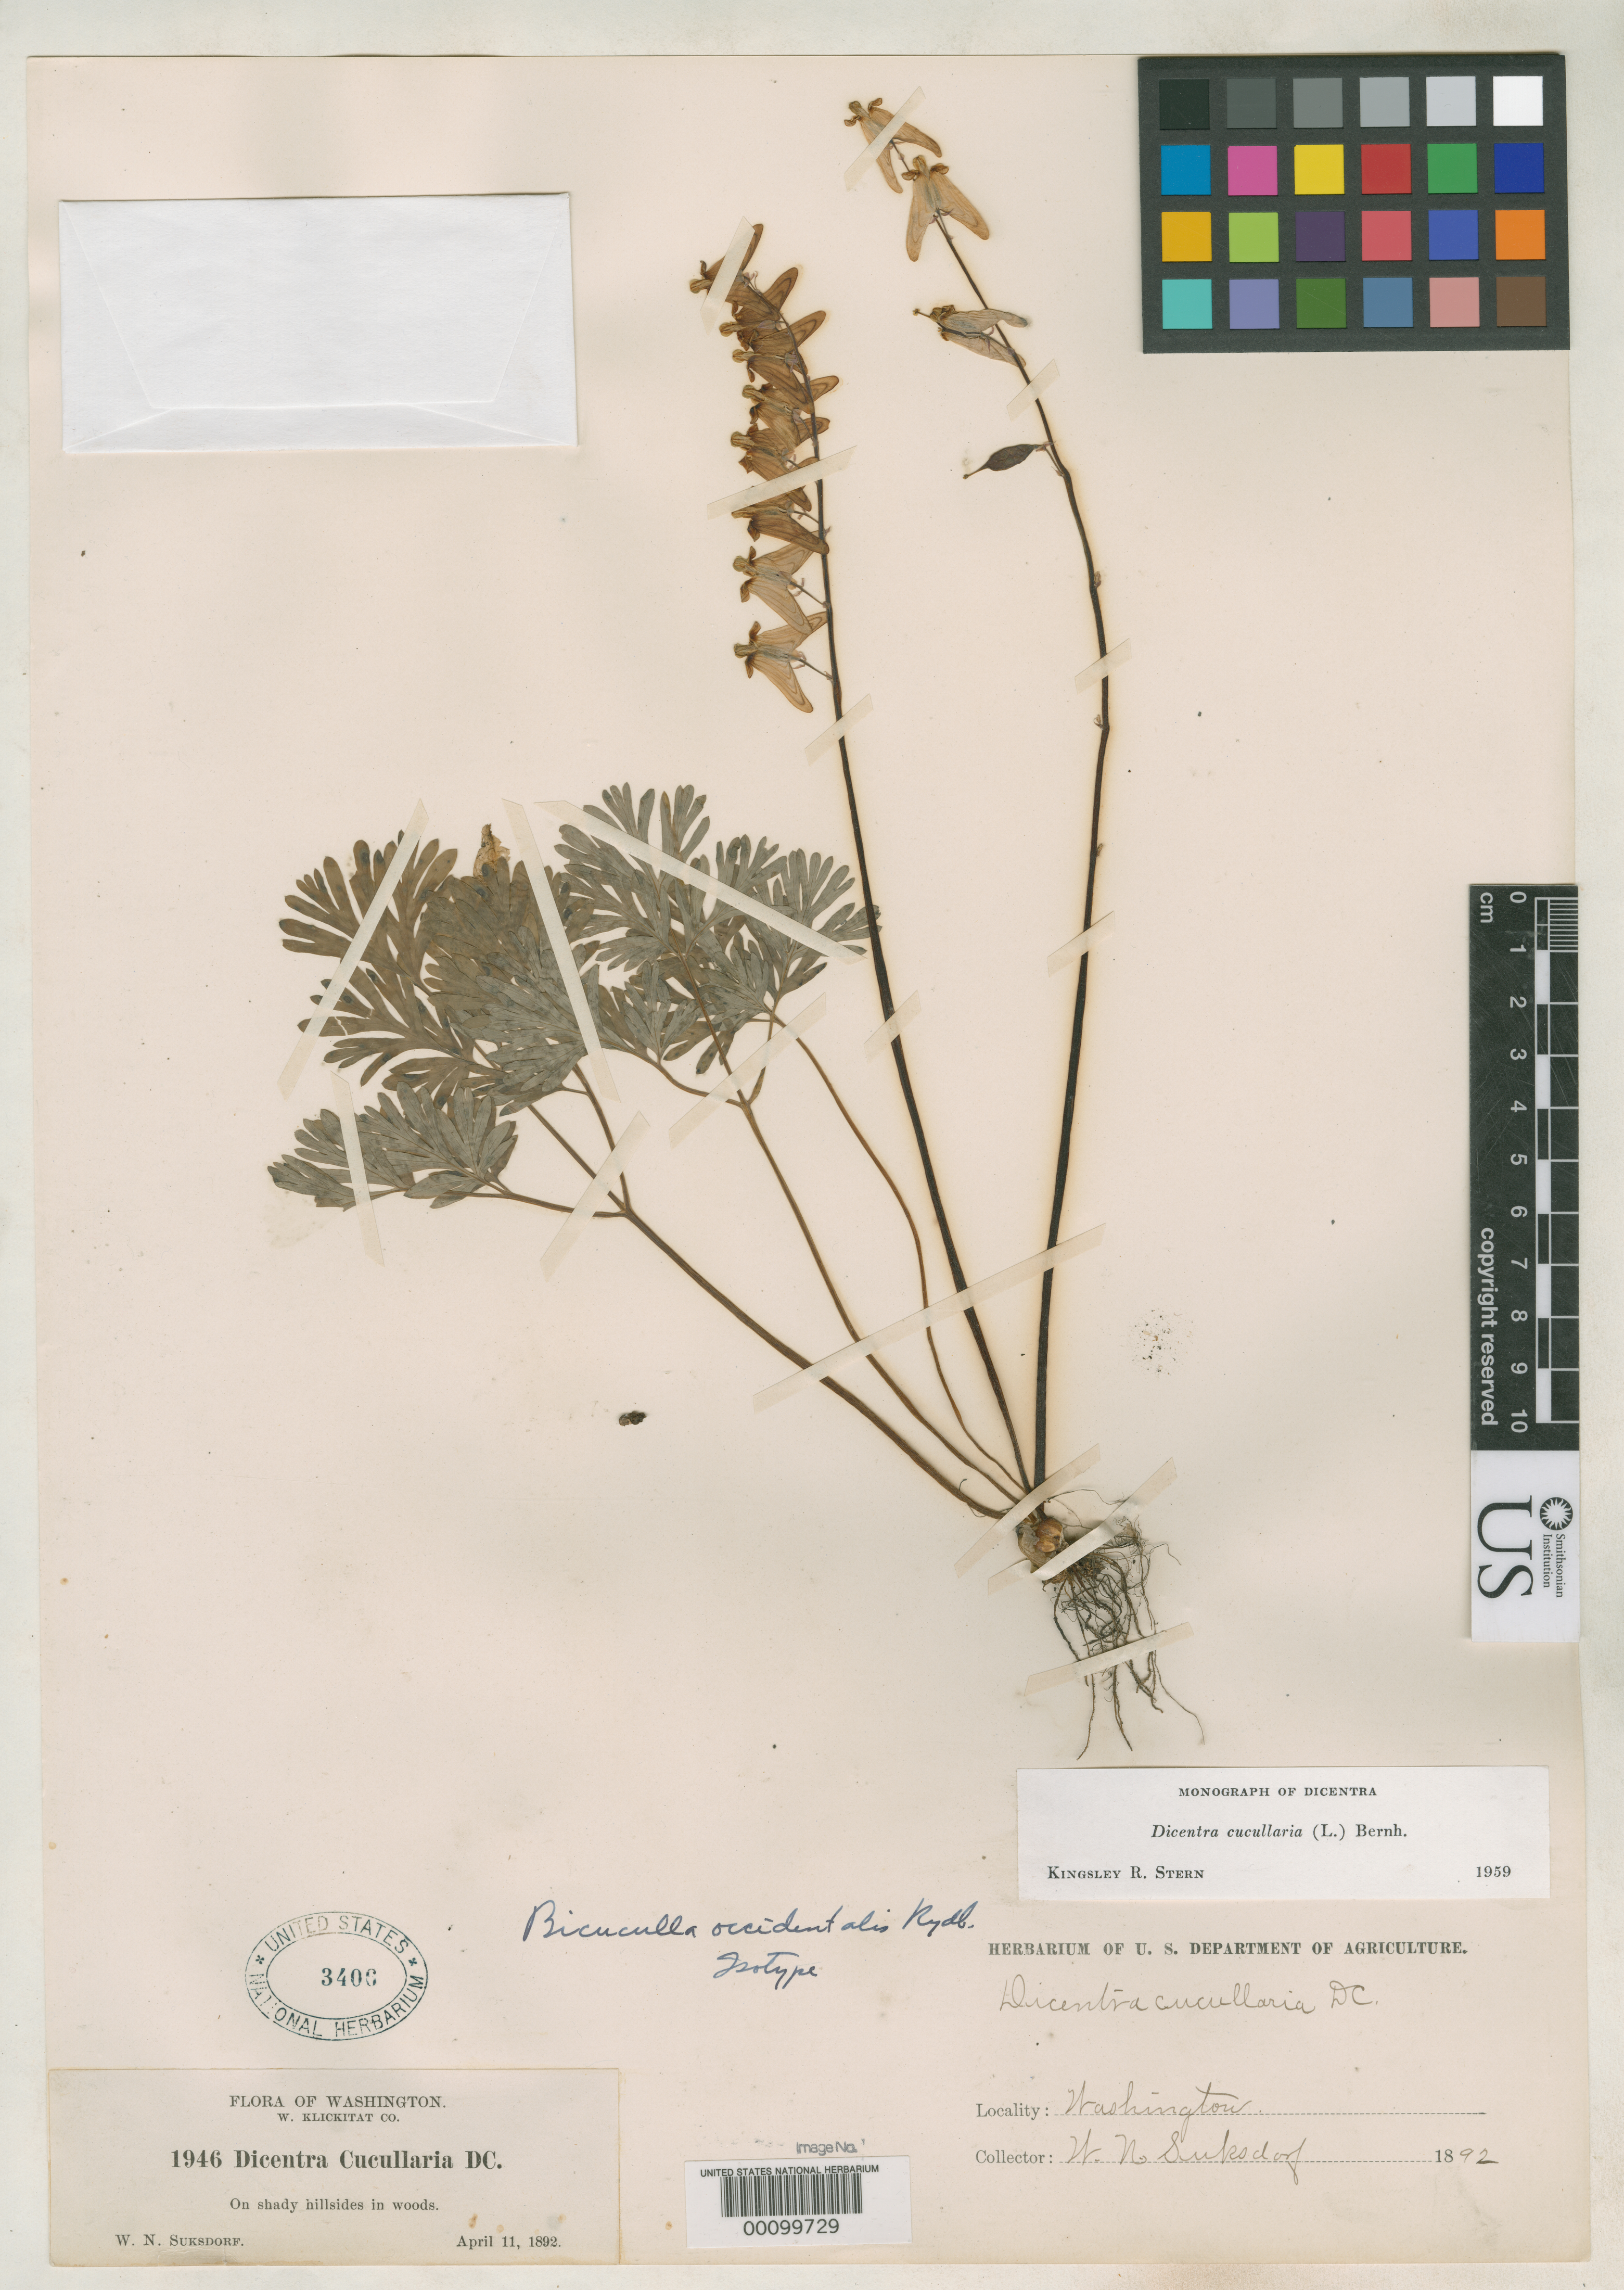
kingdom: Plantae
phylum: Tracheophyta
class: Magnoliopsida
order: Ranunculales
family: Papaveraceae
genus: Bicuculla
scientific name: Bicuculla occidentalis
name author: Rydb.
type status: Isotype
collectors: W. N. Suksdorf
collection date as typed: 11 Apr 1892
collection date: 1892-04-11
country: United States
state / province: Washington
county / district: Klickitat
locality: W Klickitat County.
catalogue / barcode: US 3406